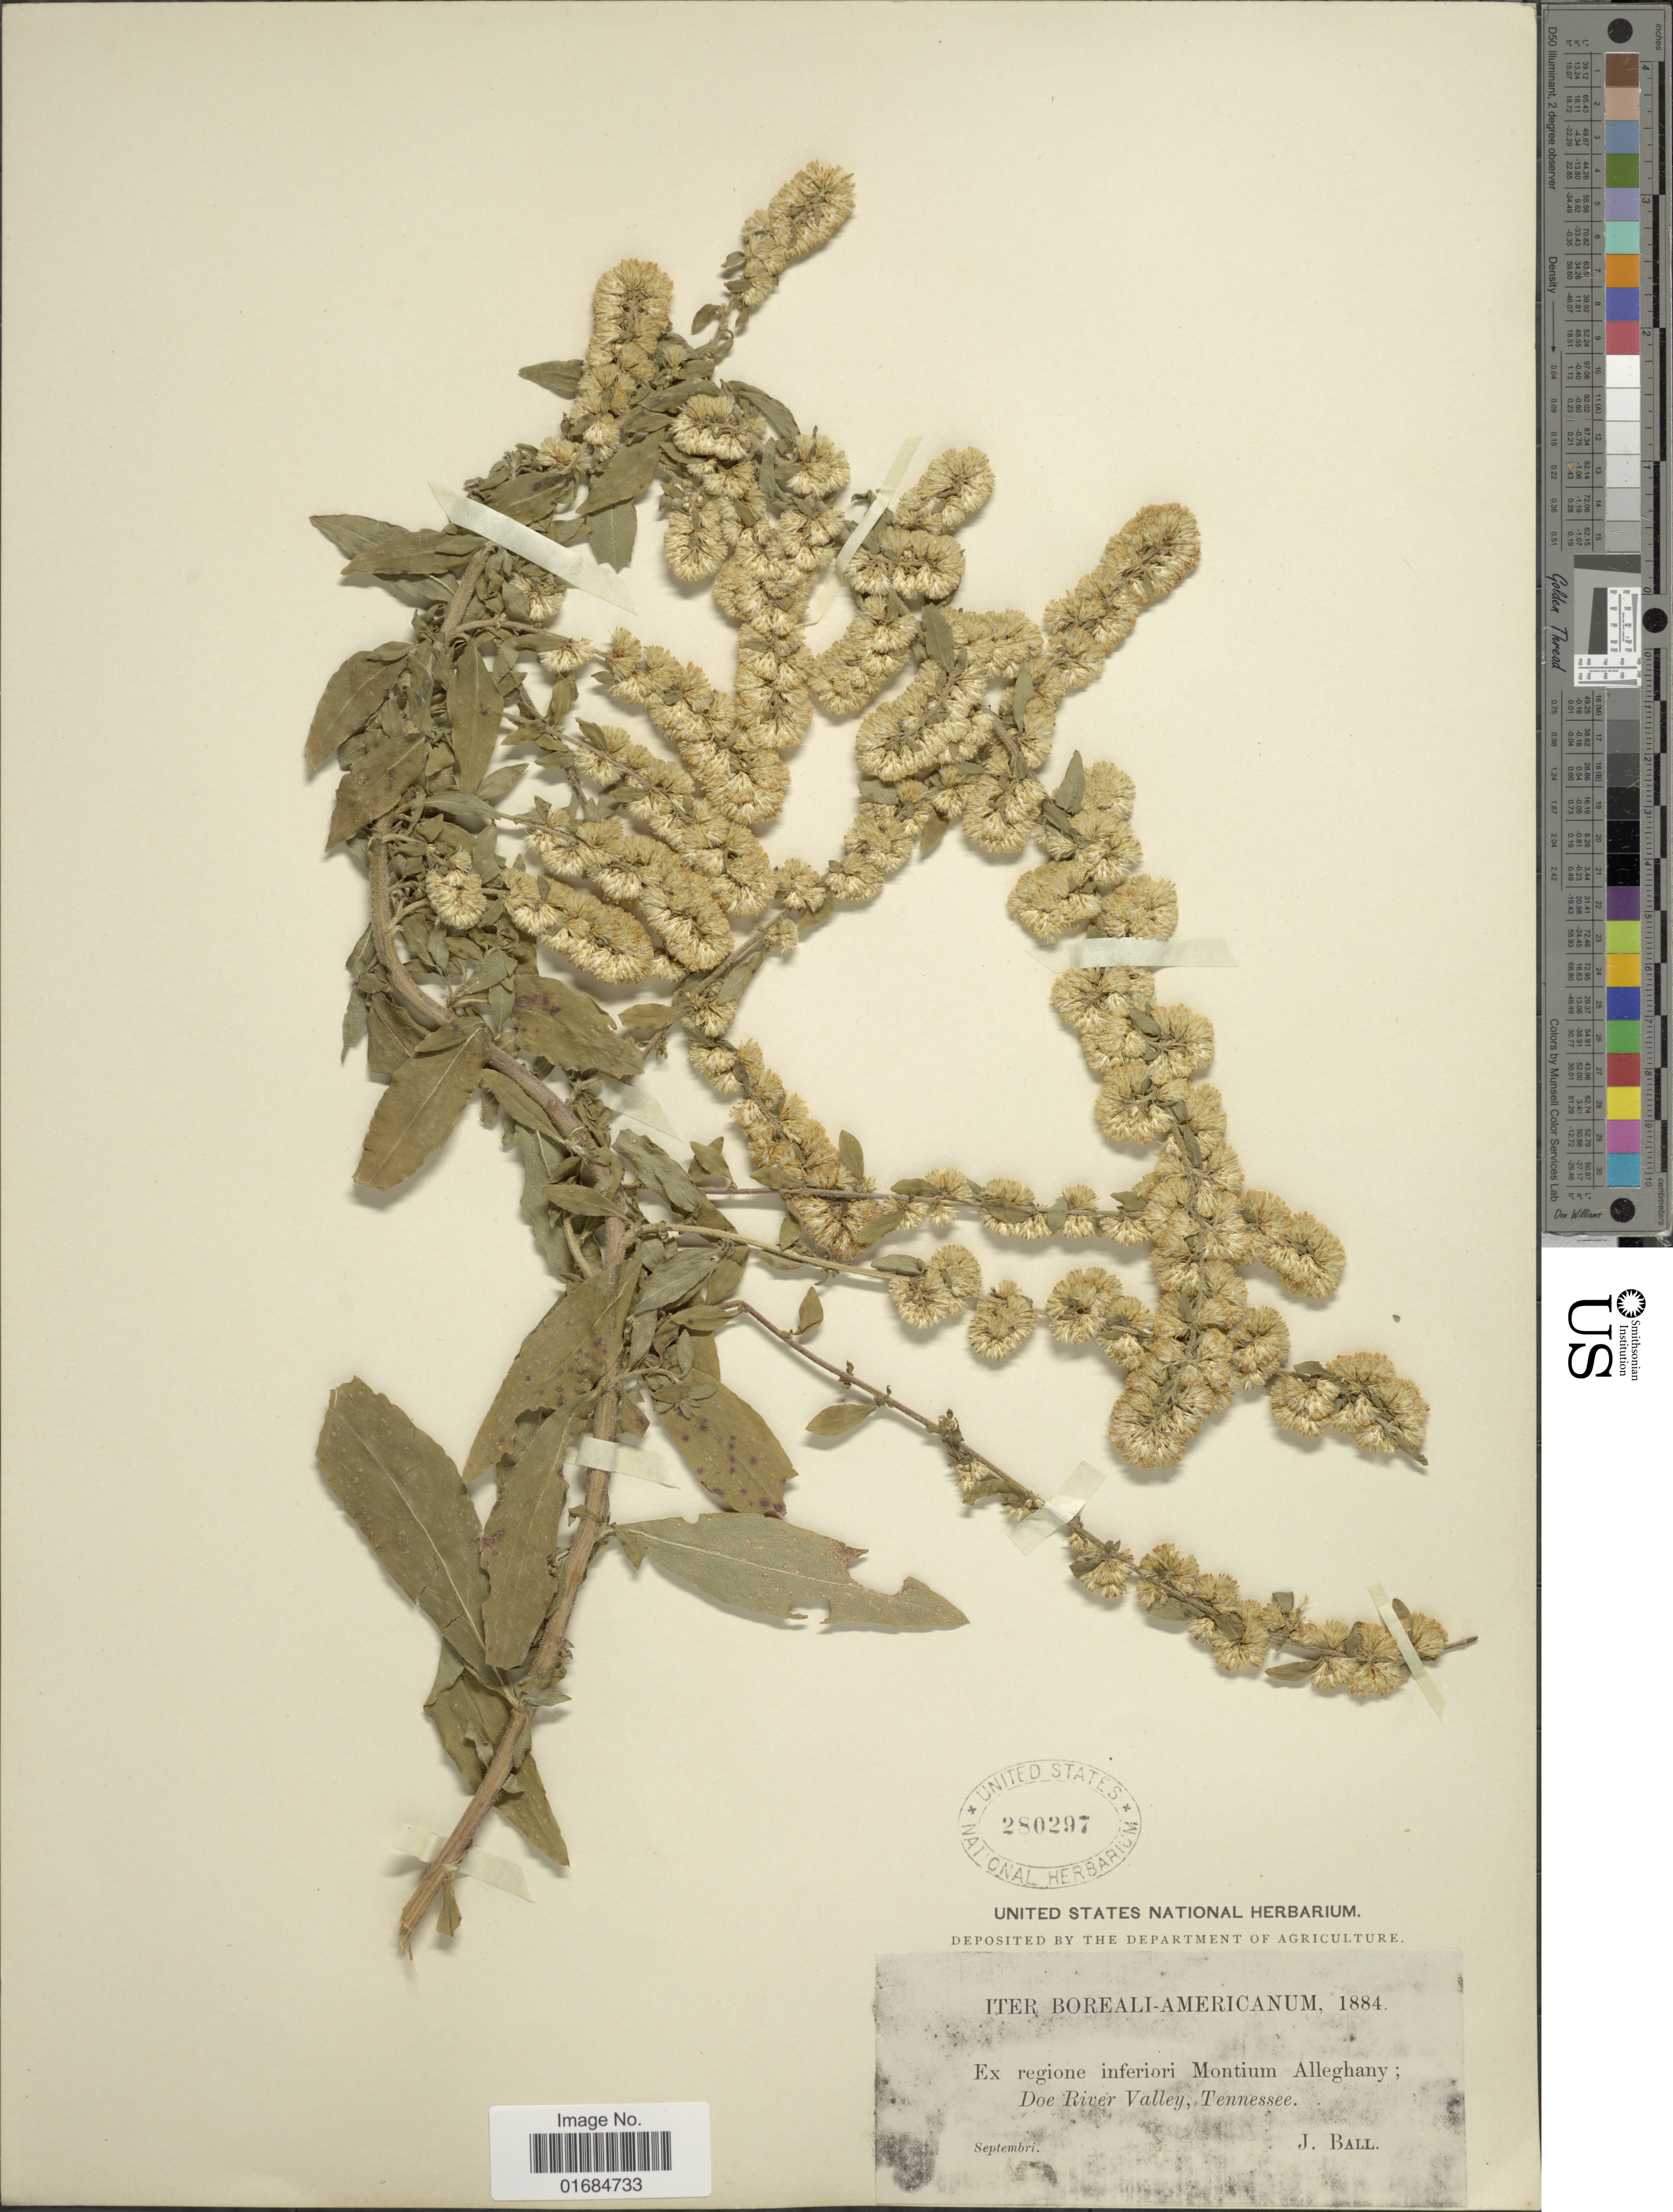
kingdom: Plantae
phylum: Tracheophyta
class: Magnoliopsida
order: Asterales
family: Asteraceae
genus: Solidago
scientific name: Solidago bicolor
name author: L.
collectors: J. Ball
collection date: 1884-09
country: United States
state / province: Tennessee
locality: Doe River Valley.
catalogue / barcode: US 280297